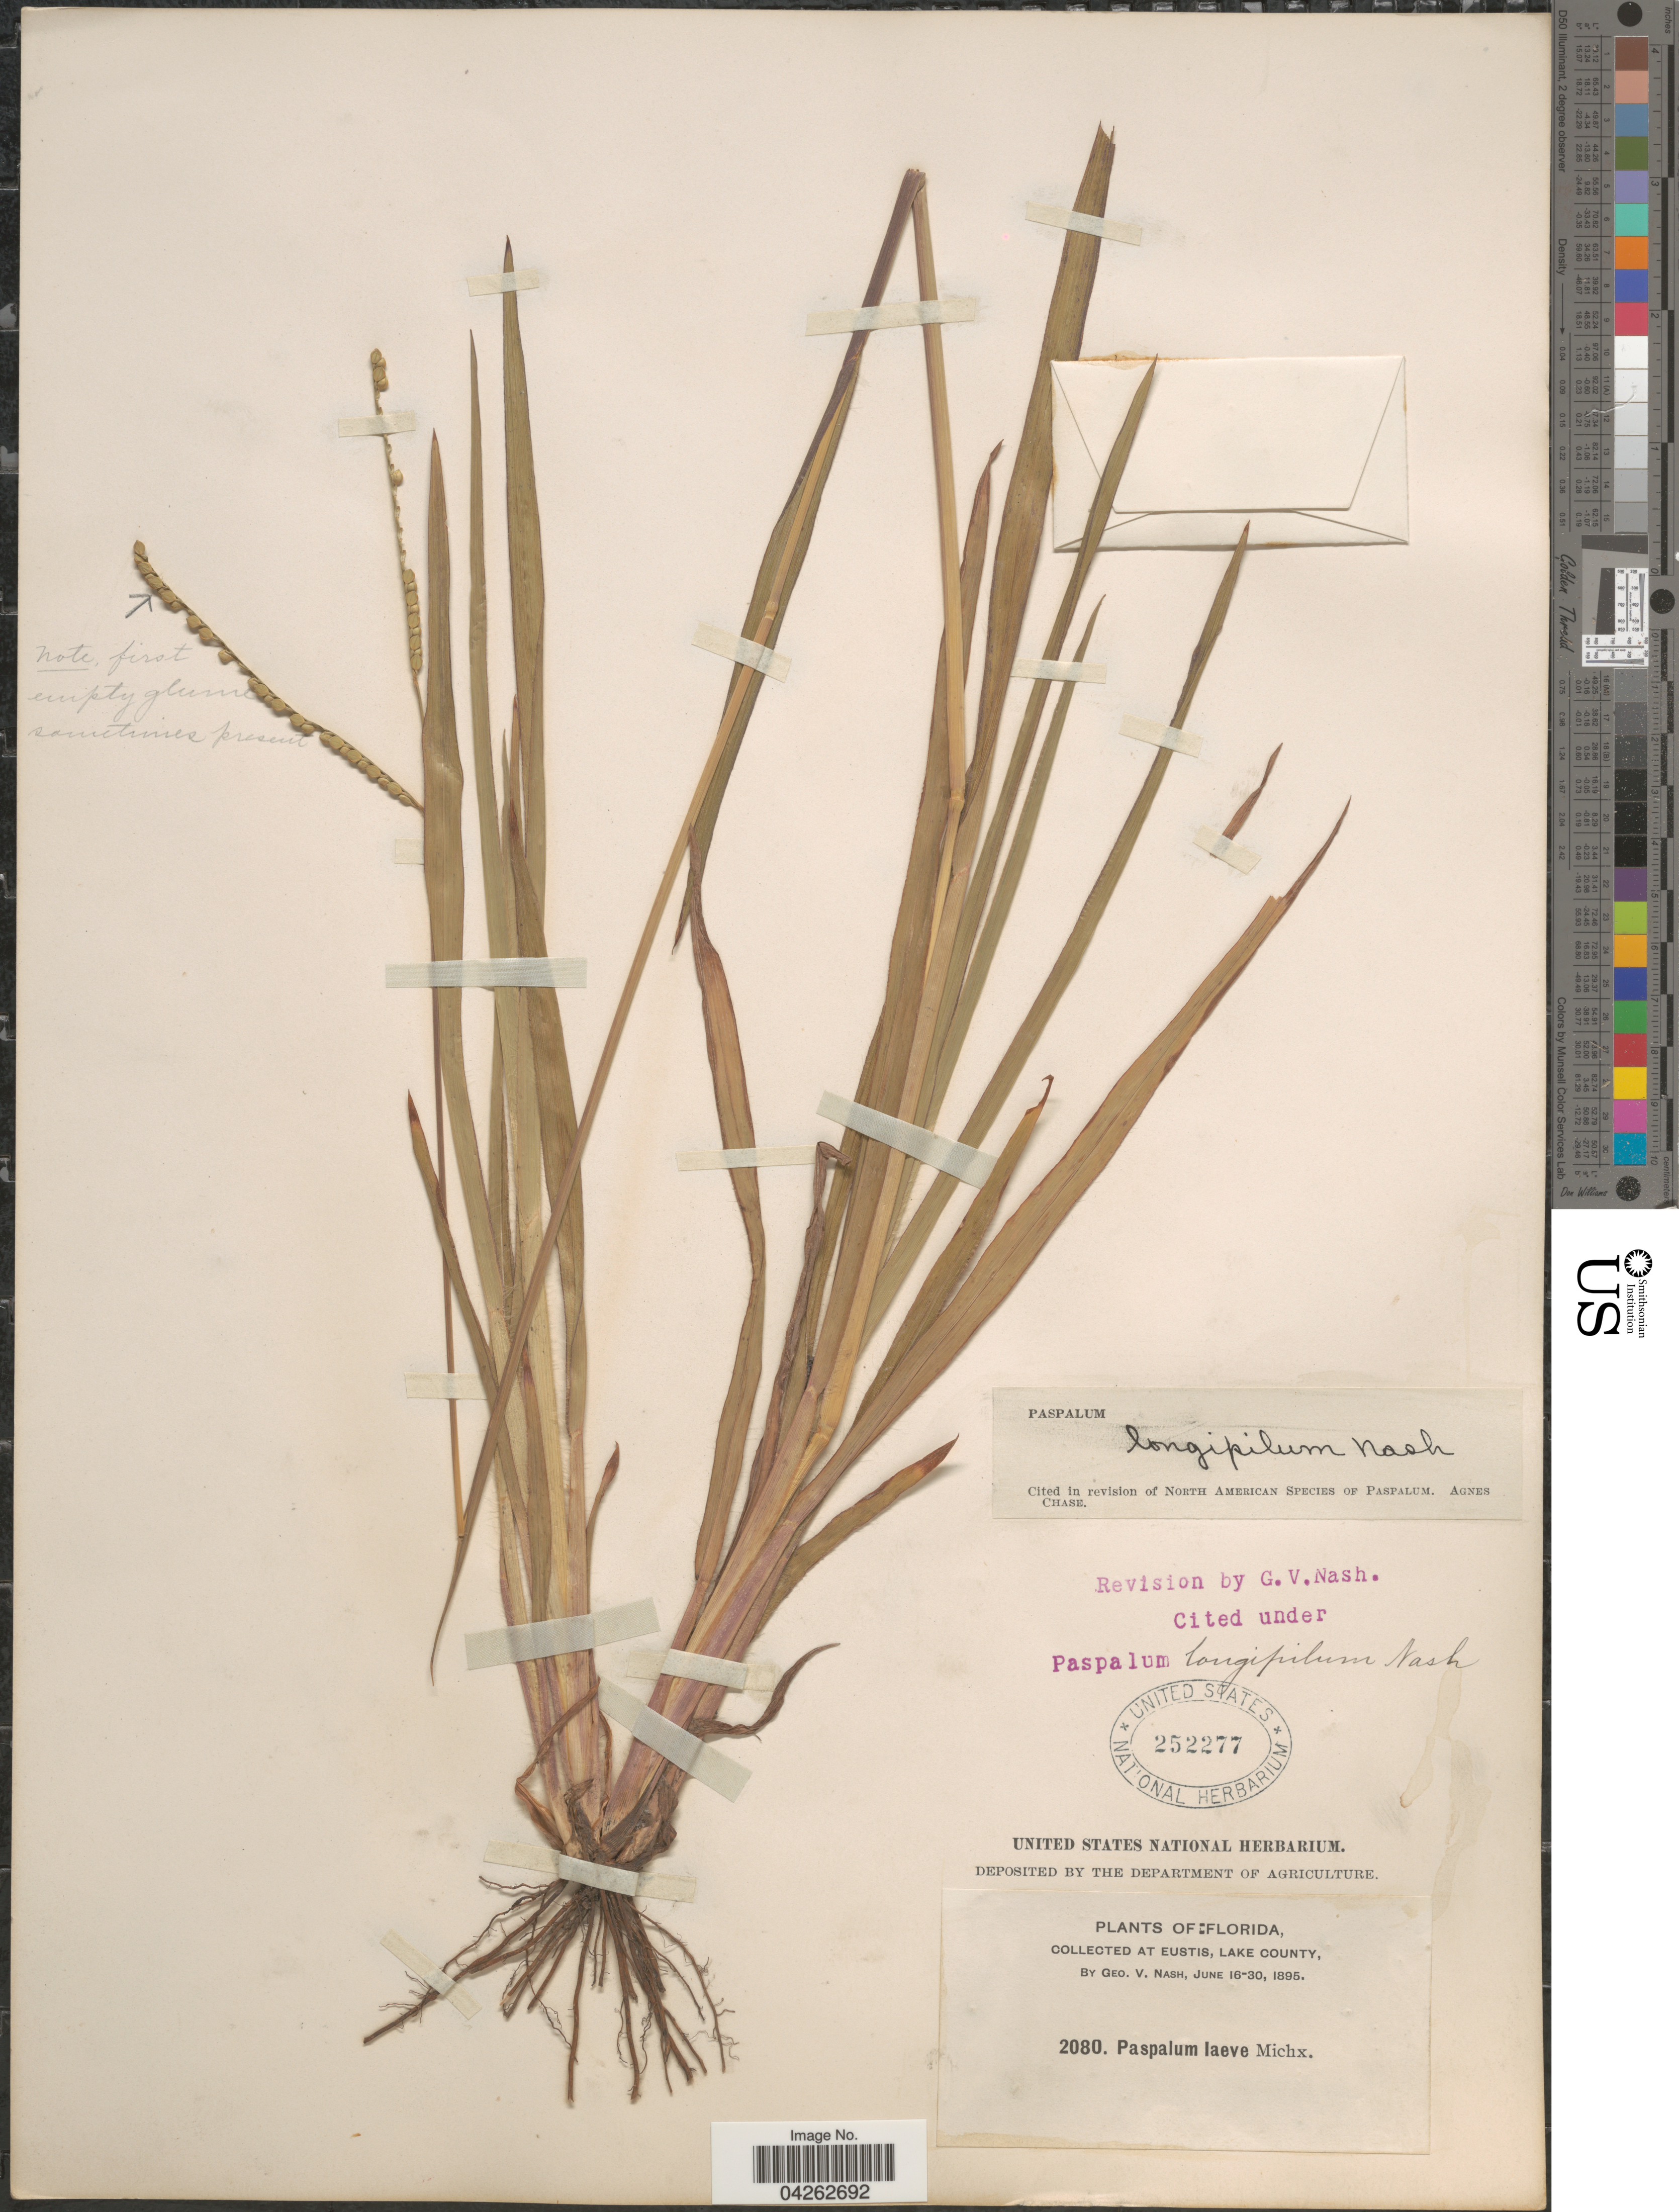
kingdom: Plantae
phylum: Tracheophyta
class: Liliopsida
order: Poales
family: Poaceae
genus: Paspalum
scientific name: Paspalum longipilum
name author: Nash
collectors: G. V. Nash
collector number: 2080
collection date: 1895-06-16/1895-06-30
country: United States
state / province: Florida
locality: At Eustis, Lake County.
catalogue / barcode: US 252277